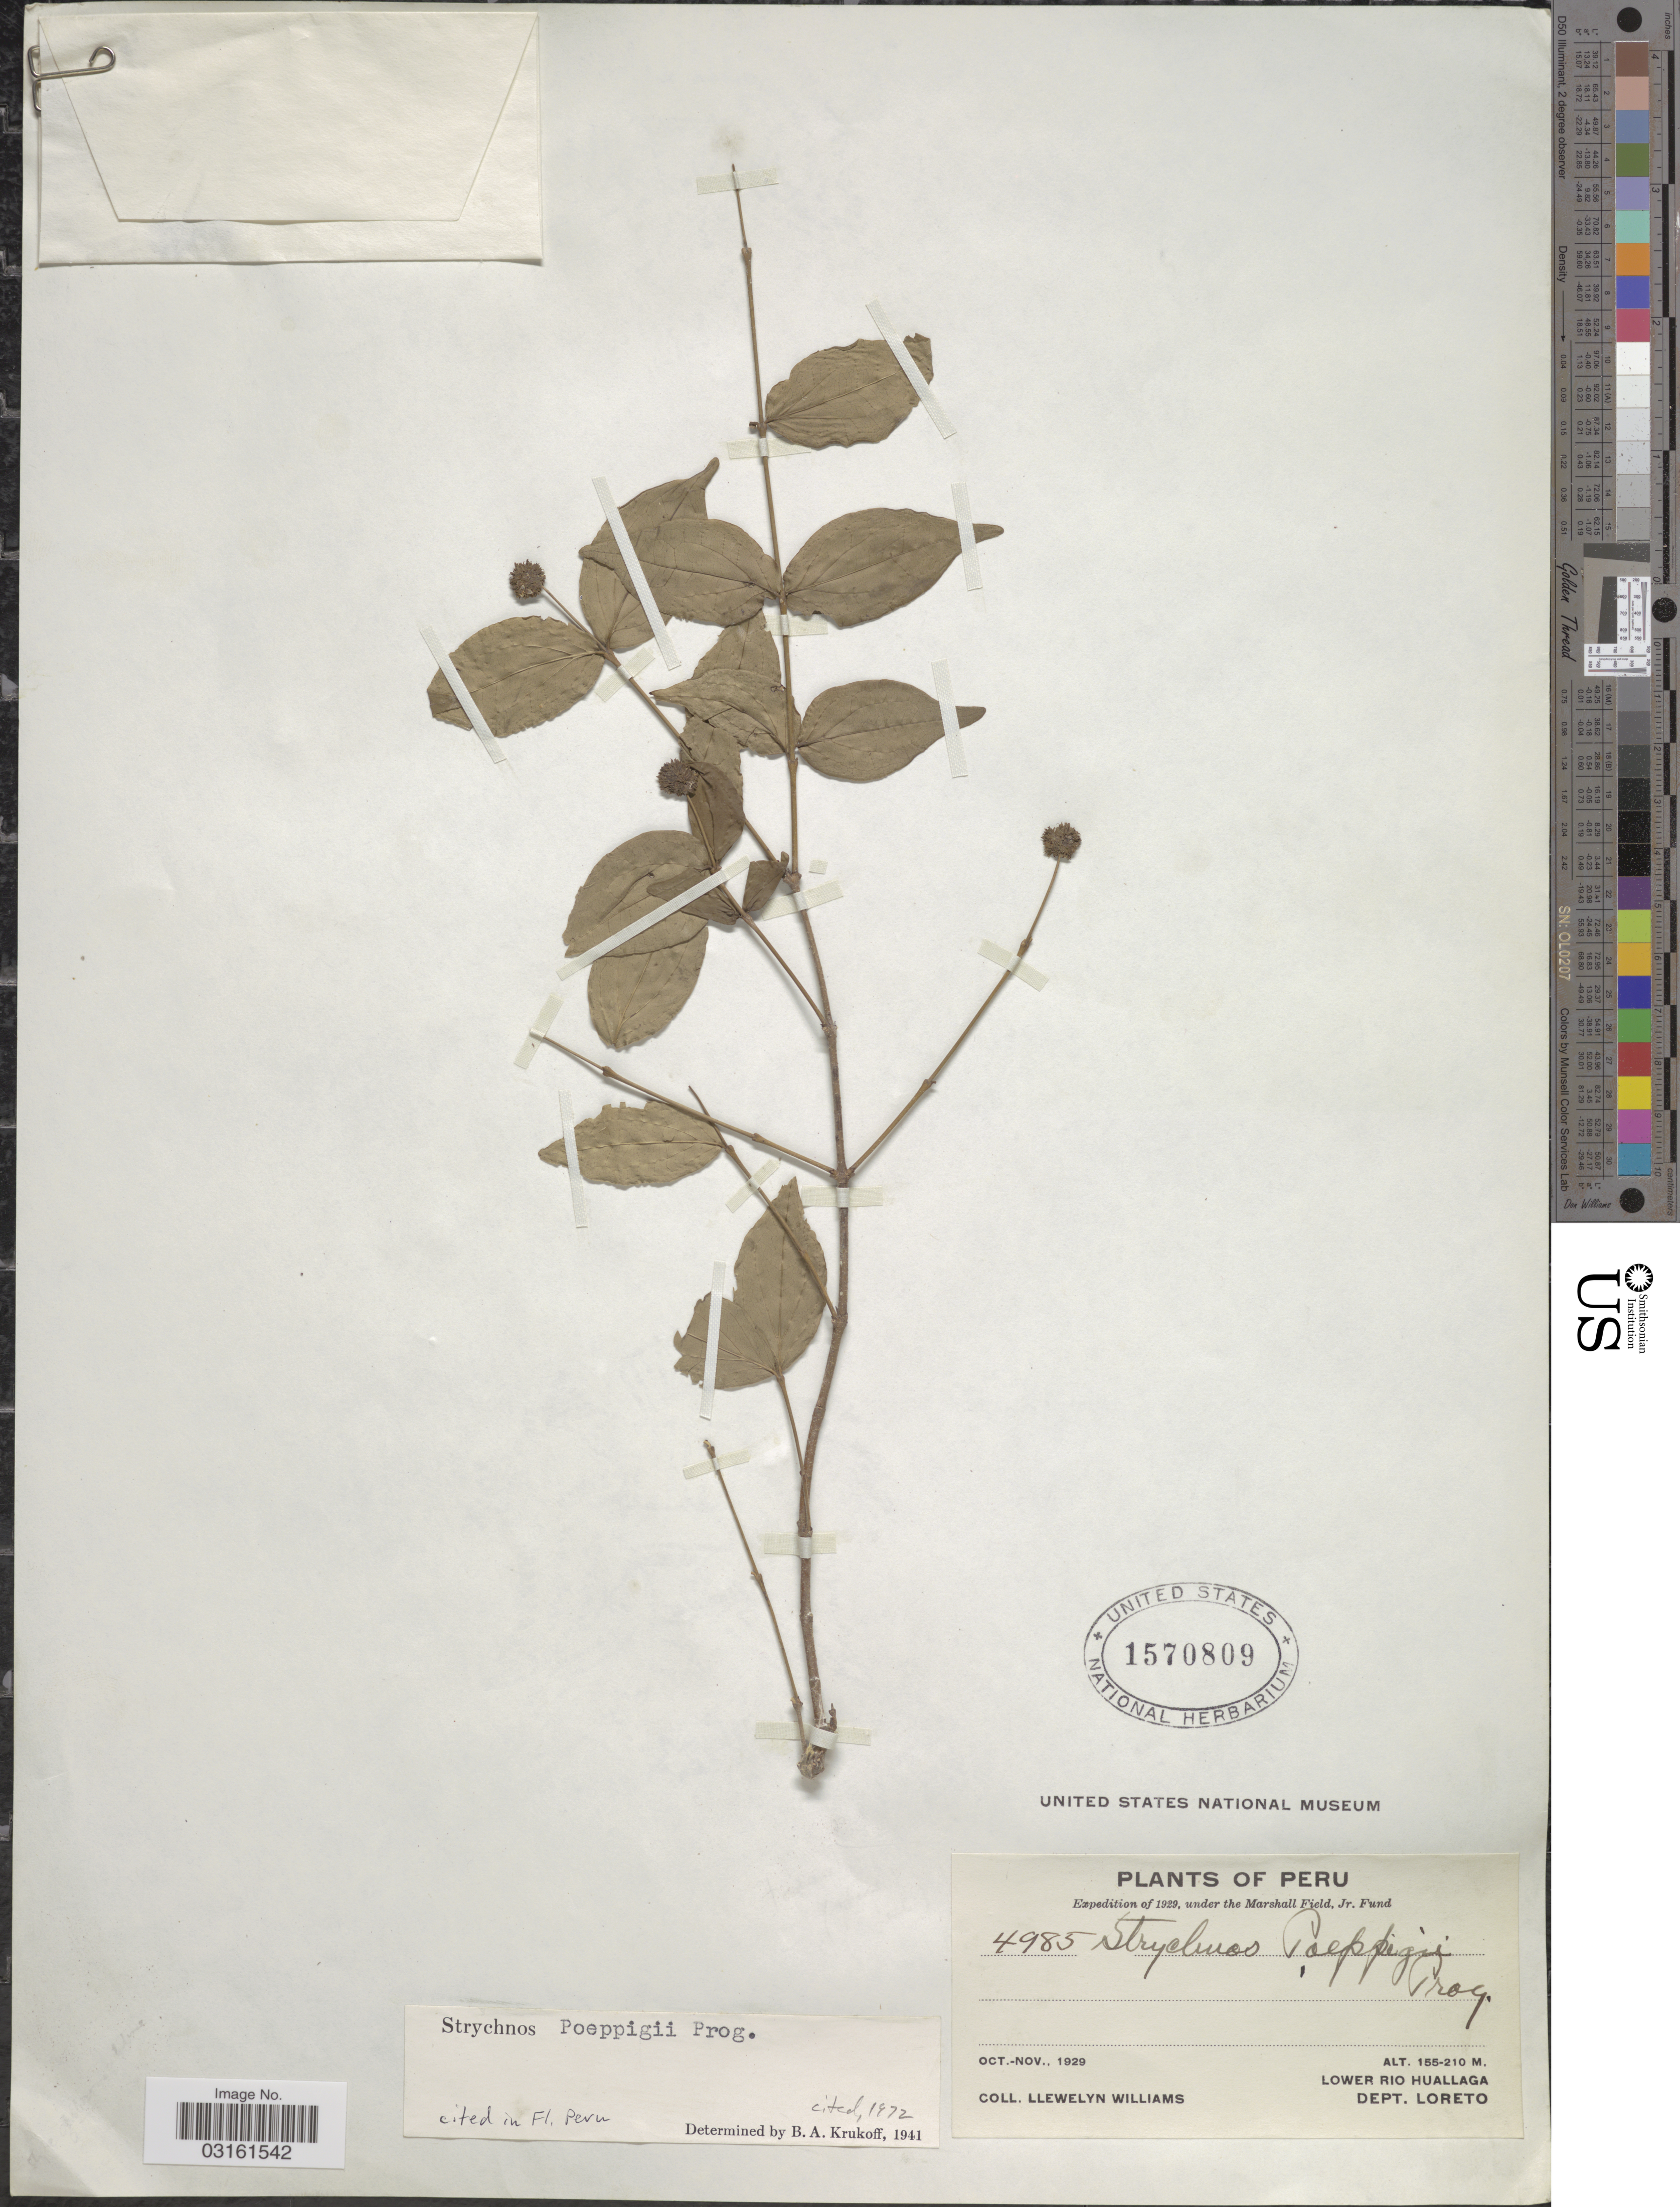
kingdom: Plantae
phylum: Tracheophyta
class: Magnoliopsida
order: Gentianales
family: Loganiaceae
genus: Strychnos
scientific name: Strychnos poeppigii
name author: Progel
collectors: Ll. Williams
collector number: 4985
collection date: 1929-10/1929-11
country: Peru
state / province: Loreto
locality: Lower Rio Huallaga, Dept. Loreto.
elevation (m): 155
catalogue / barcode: US 1570809